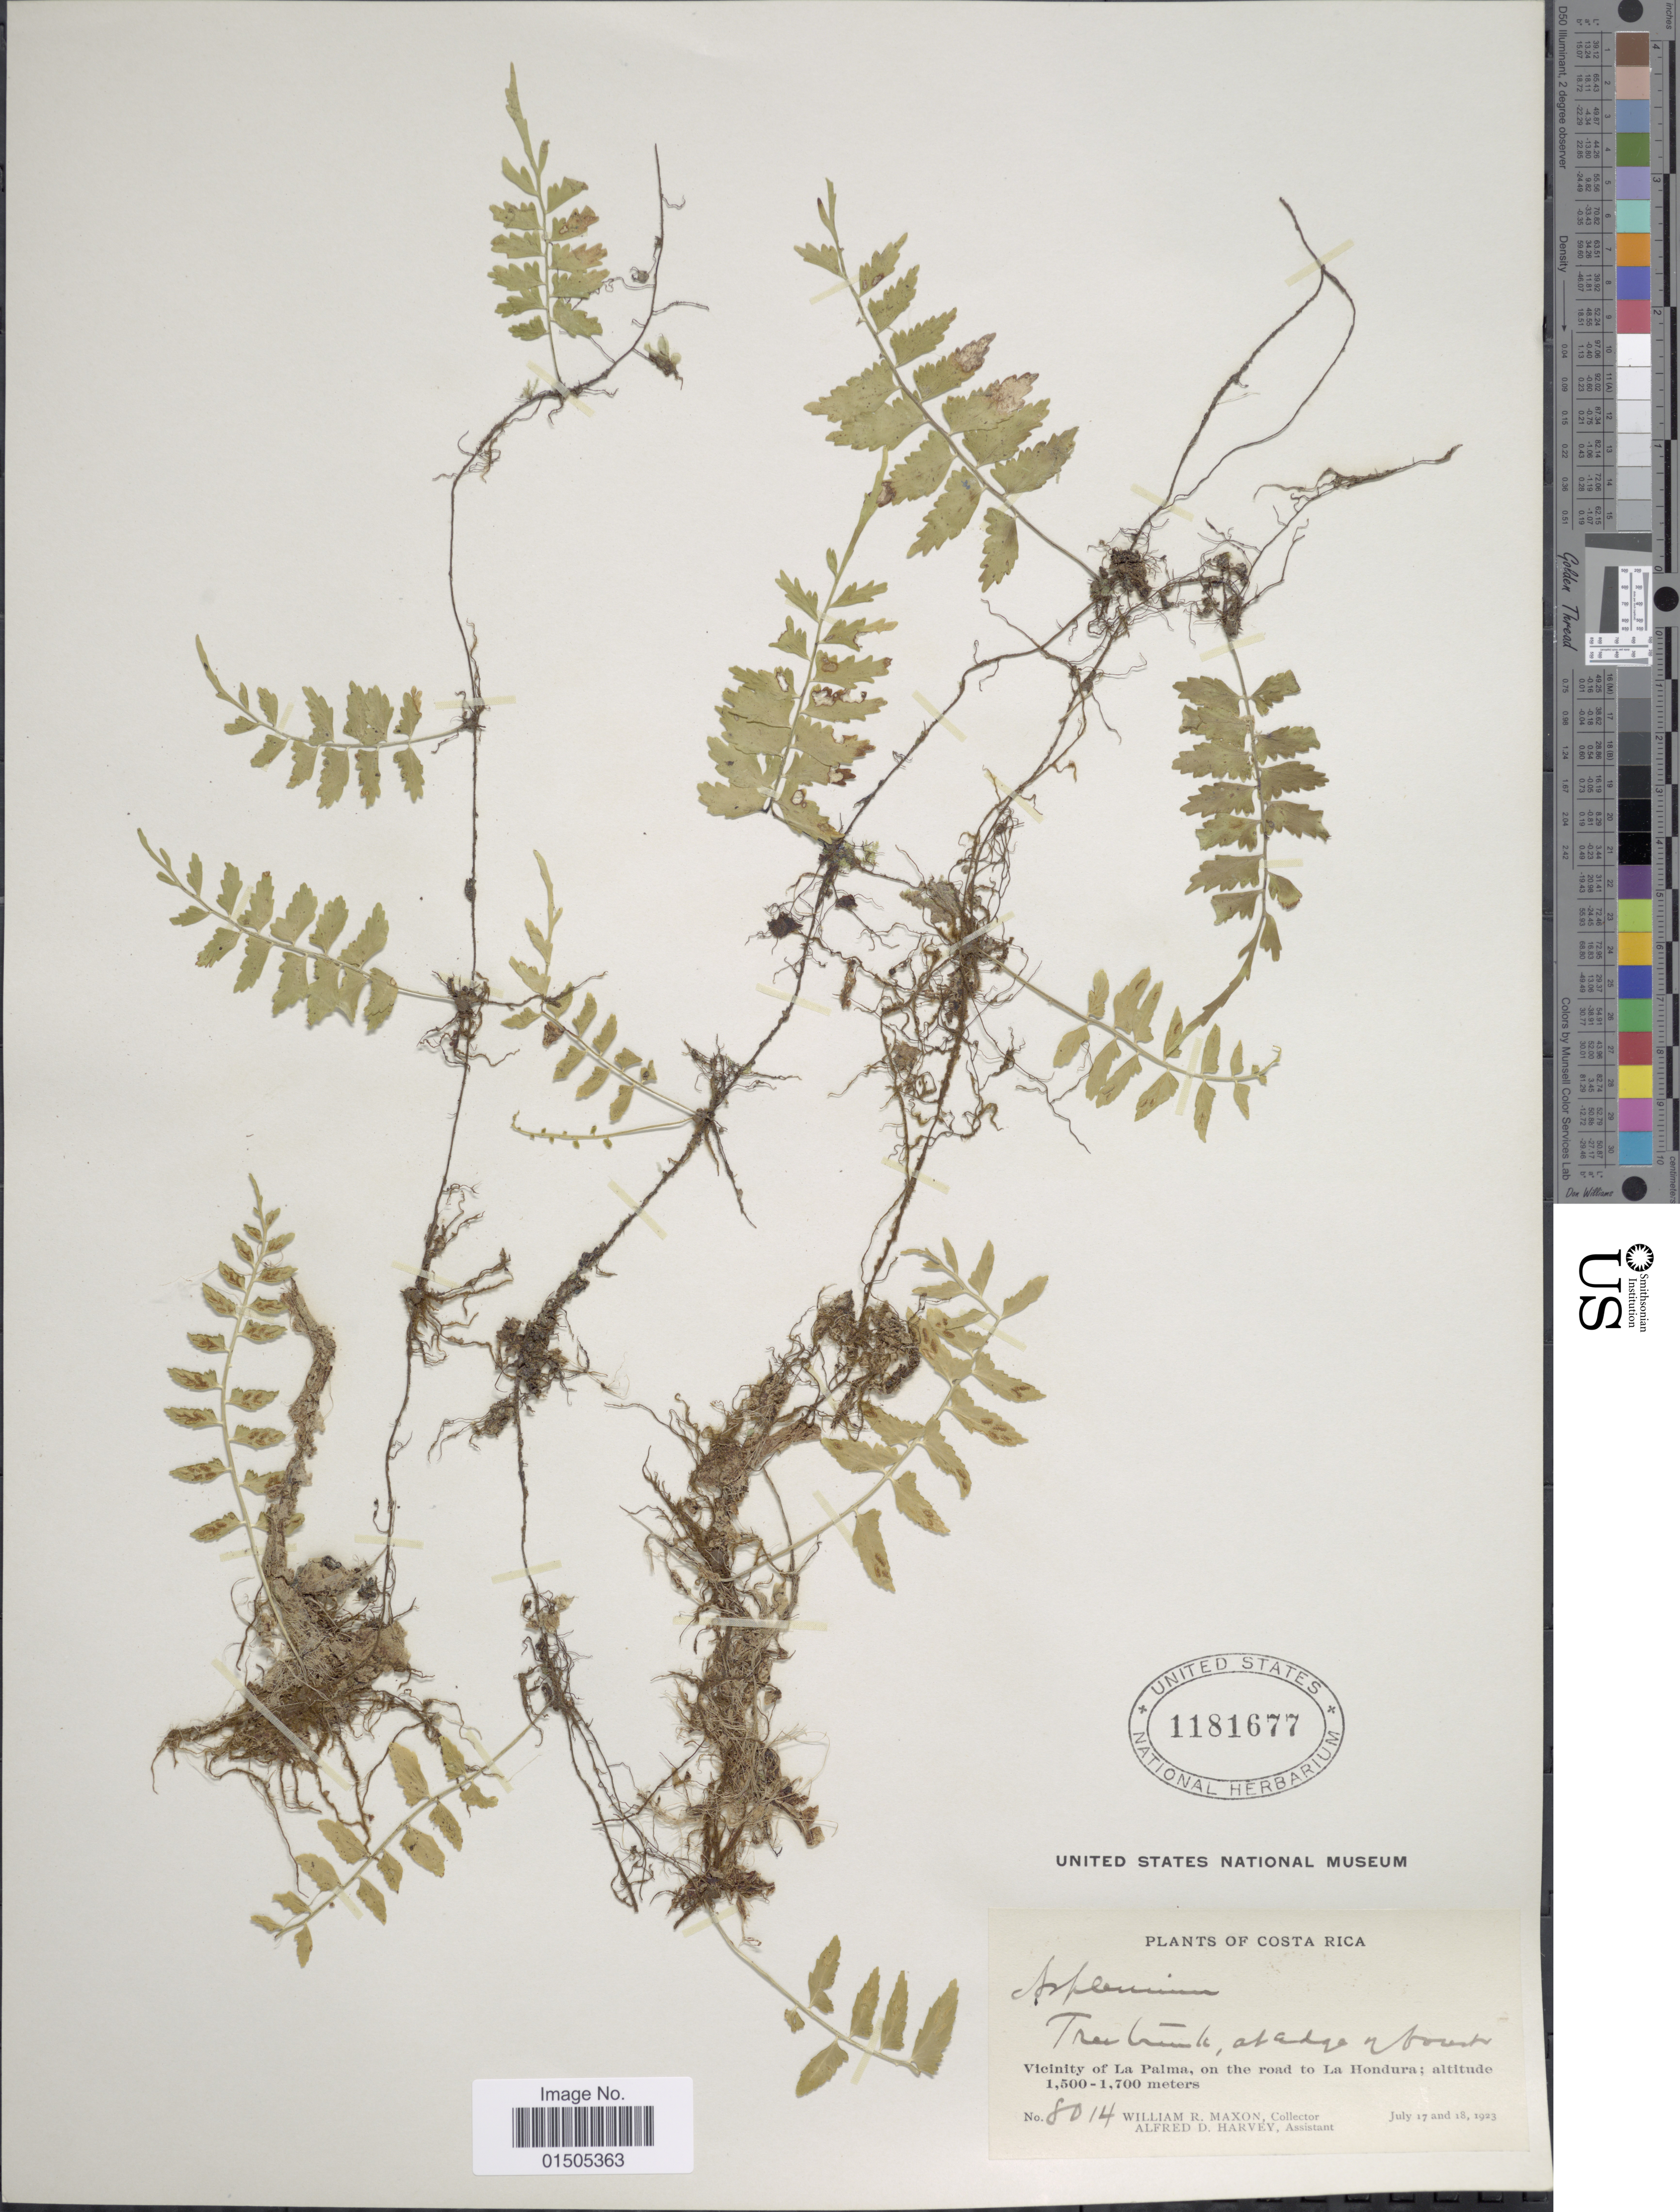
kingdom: Plantae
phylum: Tracheophyta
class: Polypodiopsida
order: Polypodiales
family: Aspleniaceae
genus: Asplenium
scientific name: Asplenium auriculatum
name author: Sw.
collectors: W. R. Maxon & A. D. Harvey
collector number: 8014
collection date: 1923-07-17/1923-07-18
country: Costa Rica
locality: Vicinity of La Palma, on the road to La Hondura.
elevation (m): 1500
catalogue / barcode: US 1181677